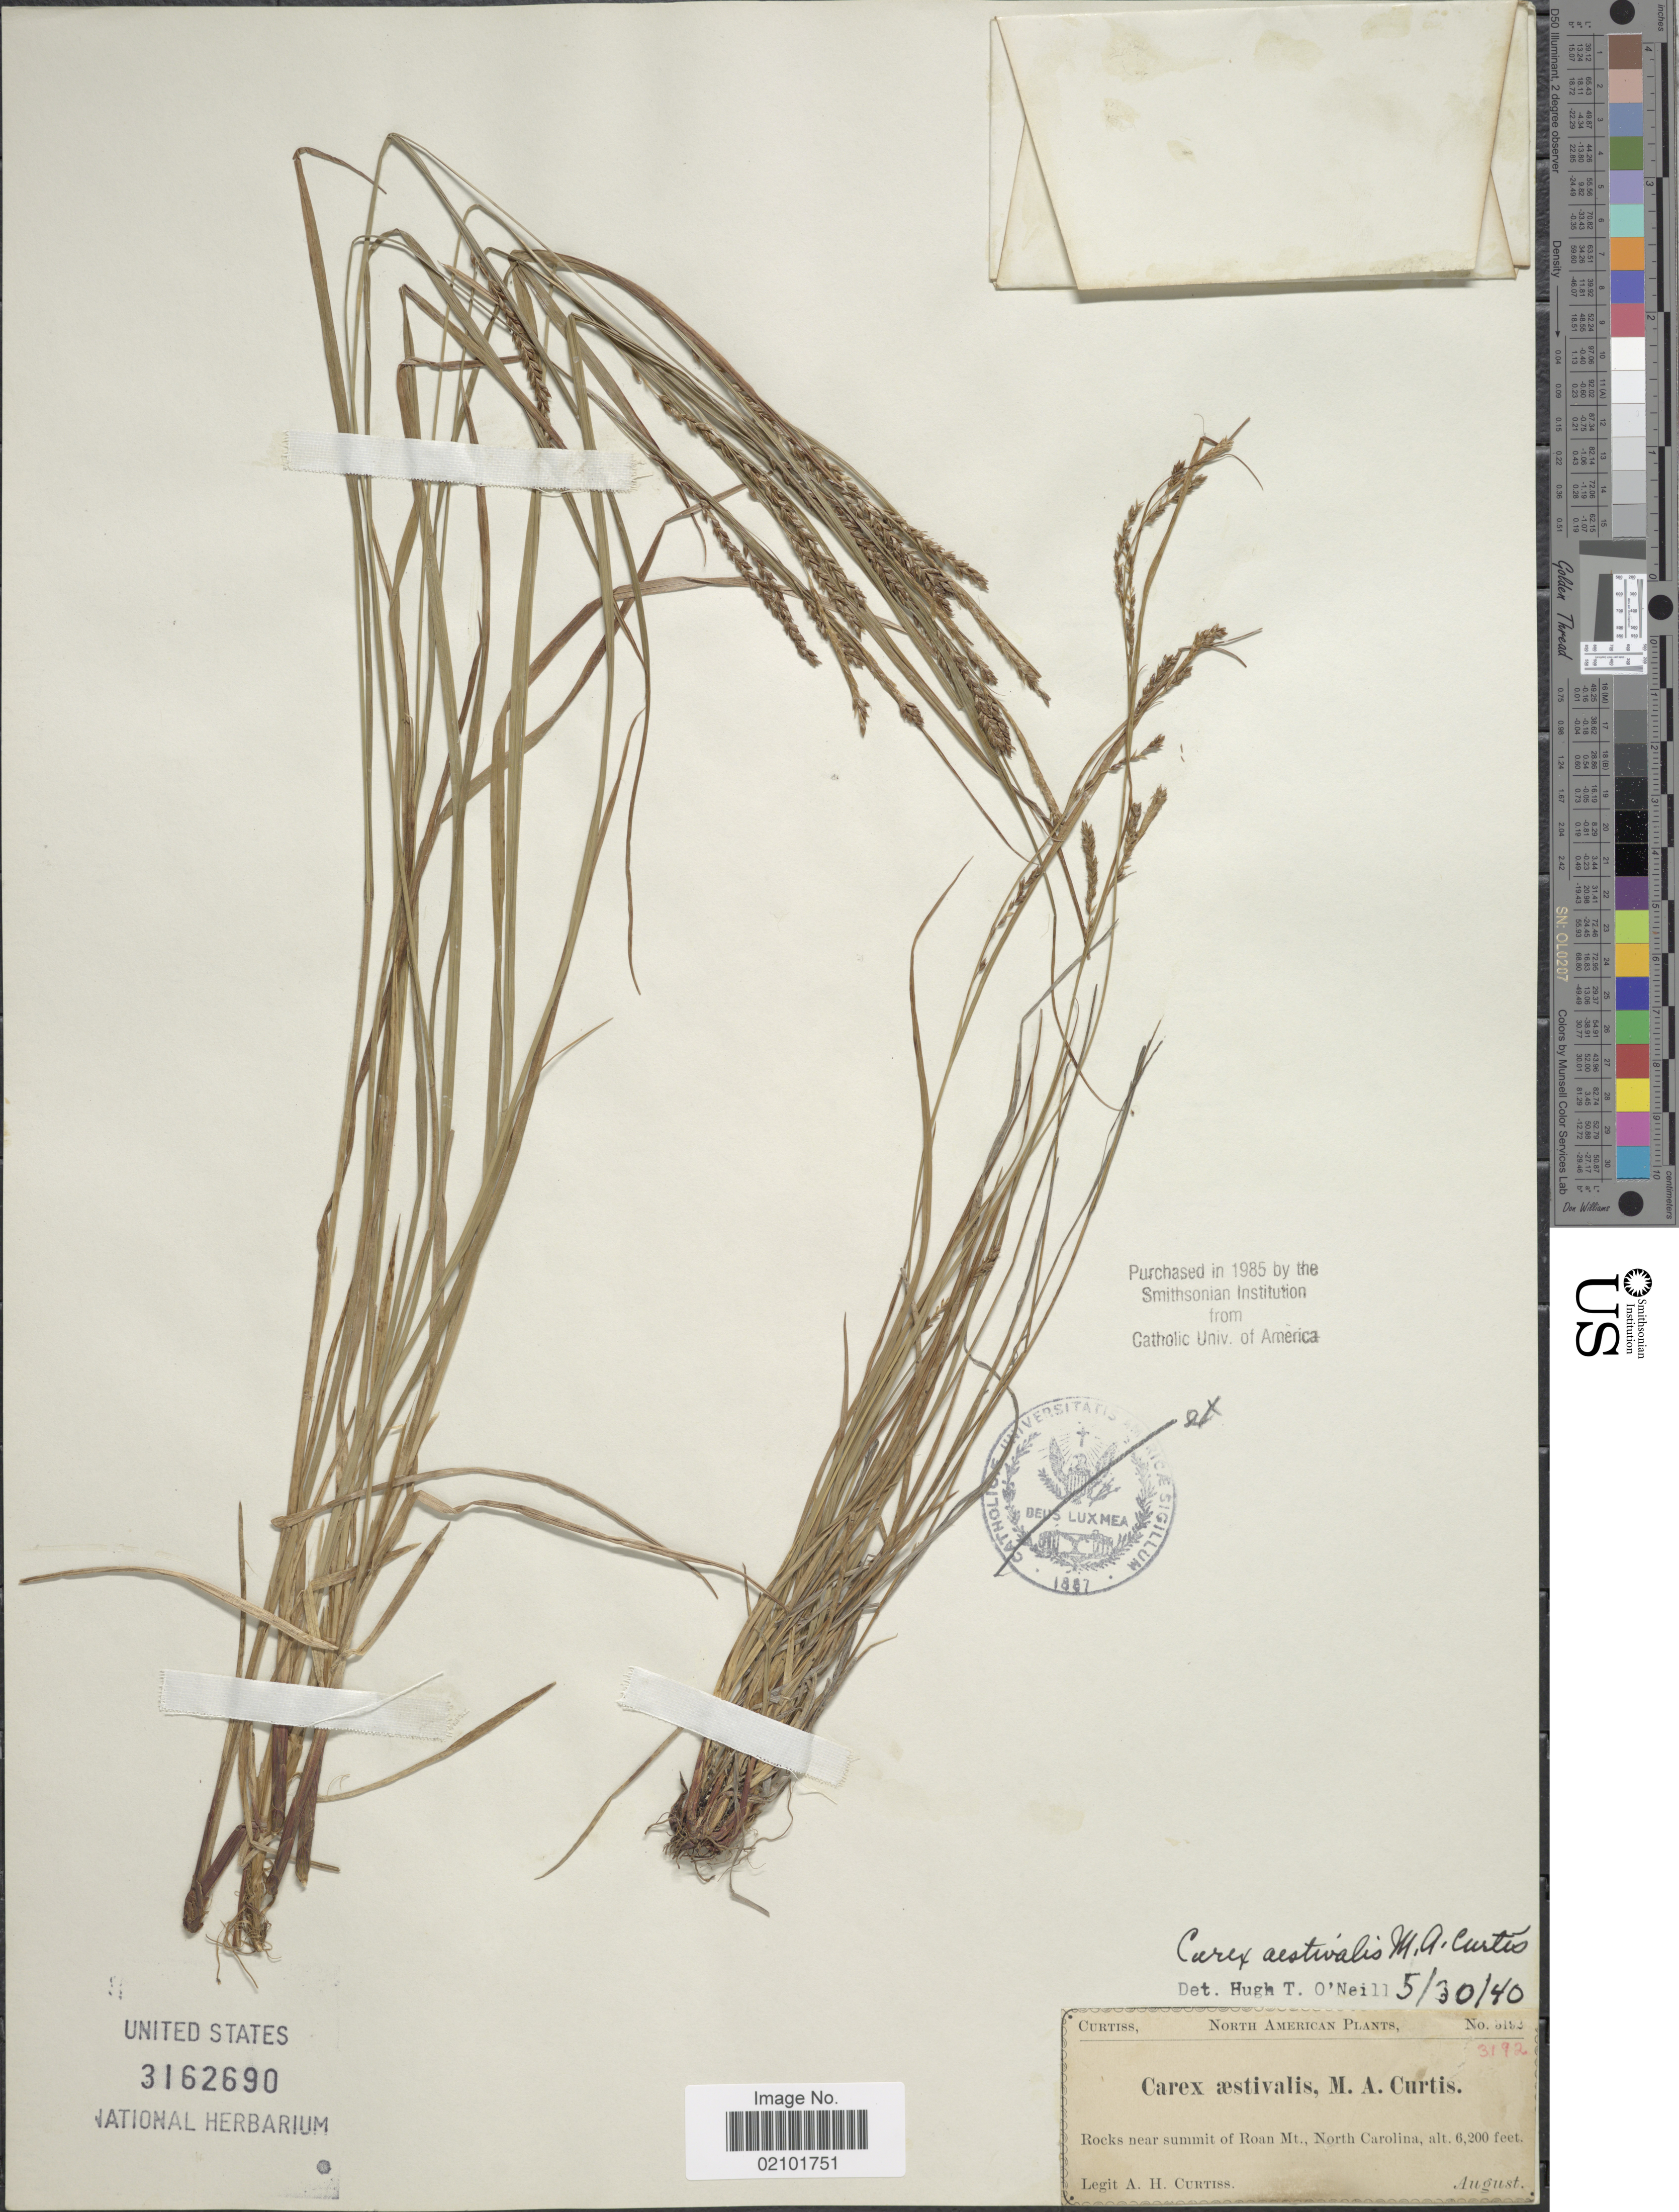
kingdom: Plantae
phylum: Tracheophyta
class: Liliopsida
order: Poales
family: Cyperaceae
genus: Carex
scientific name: Carex aestivalis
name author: M.A. Curtis ex A. Gray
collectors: A. H. Curtiss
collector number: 5183*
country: United States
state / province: North Carolina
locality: Near summit of Roan Mt.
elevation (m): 1890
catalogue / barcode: US 3162690